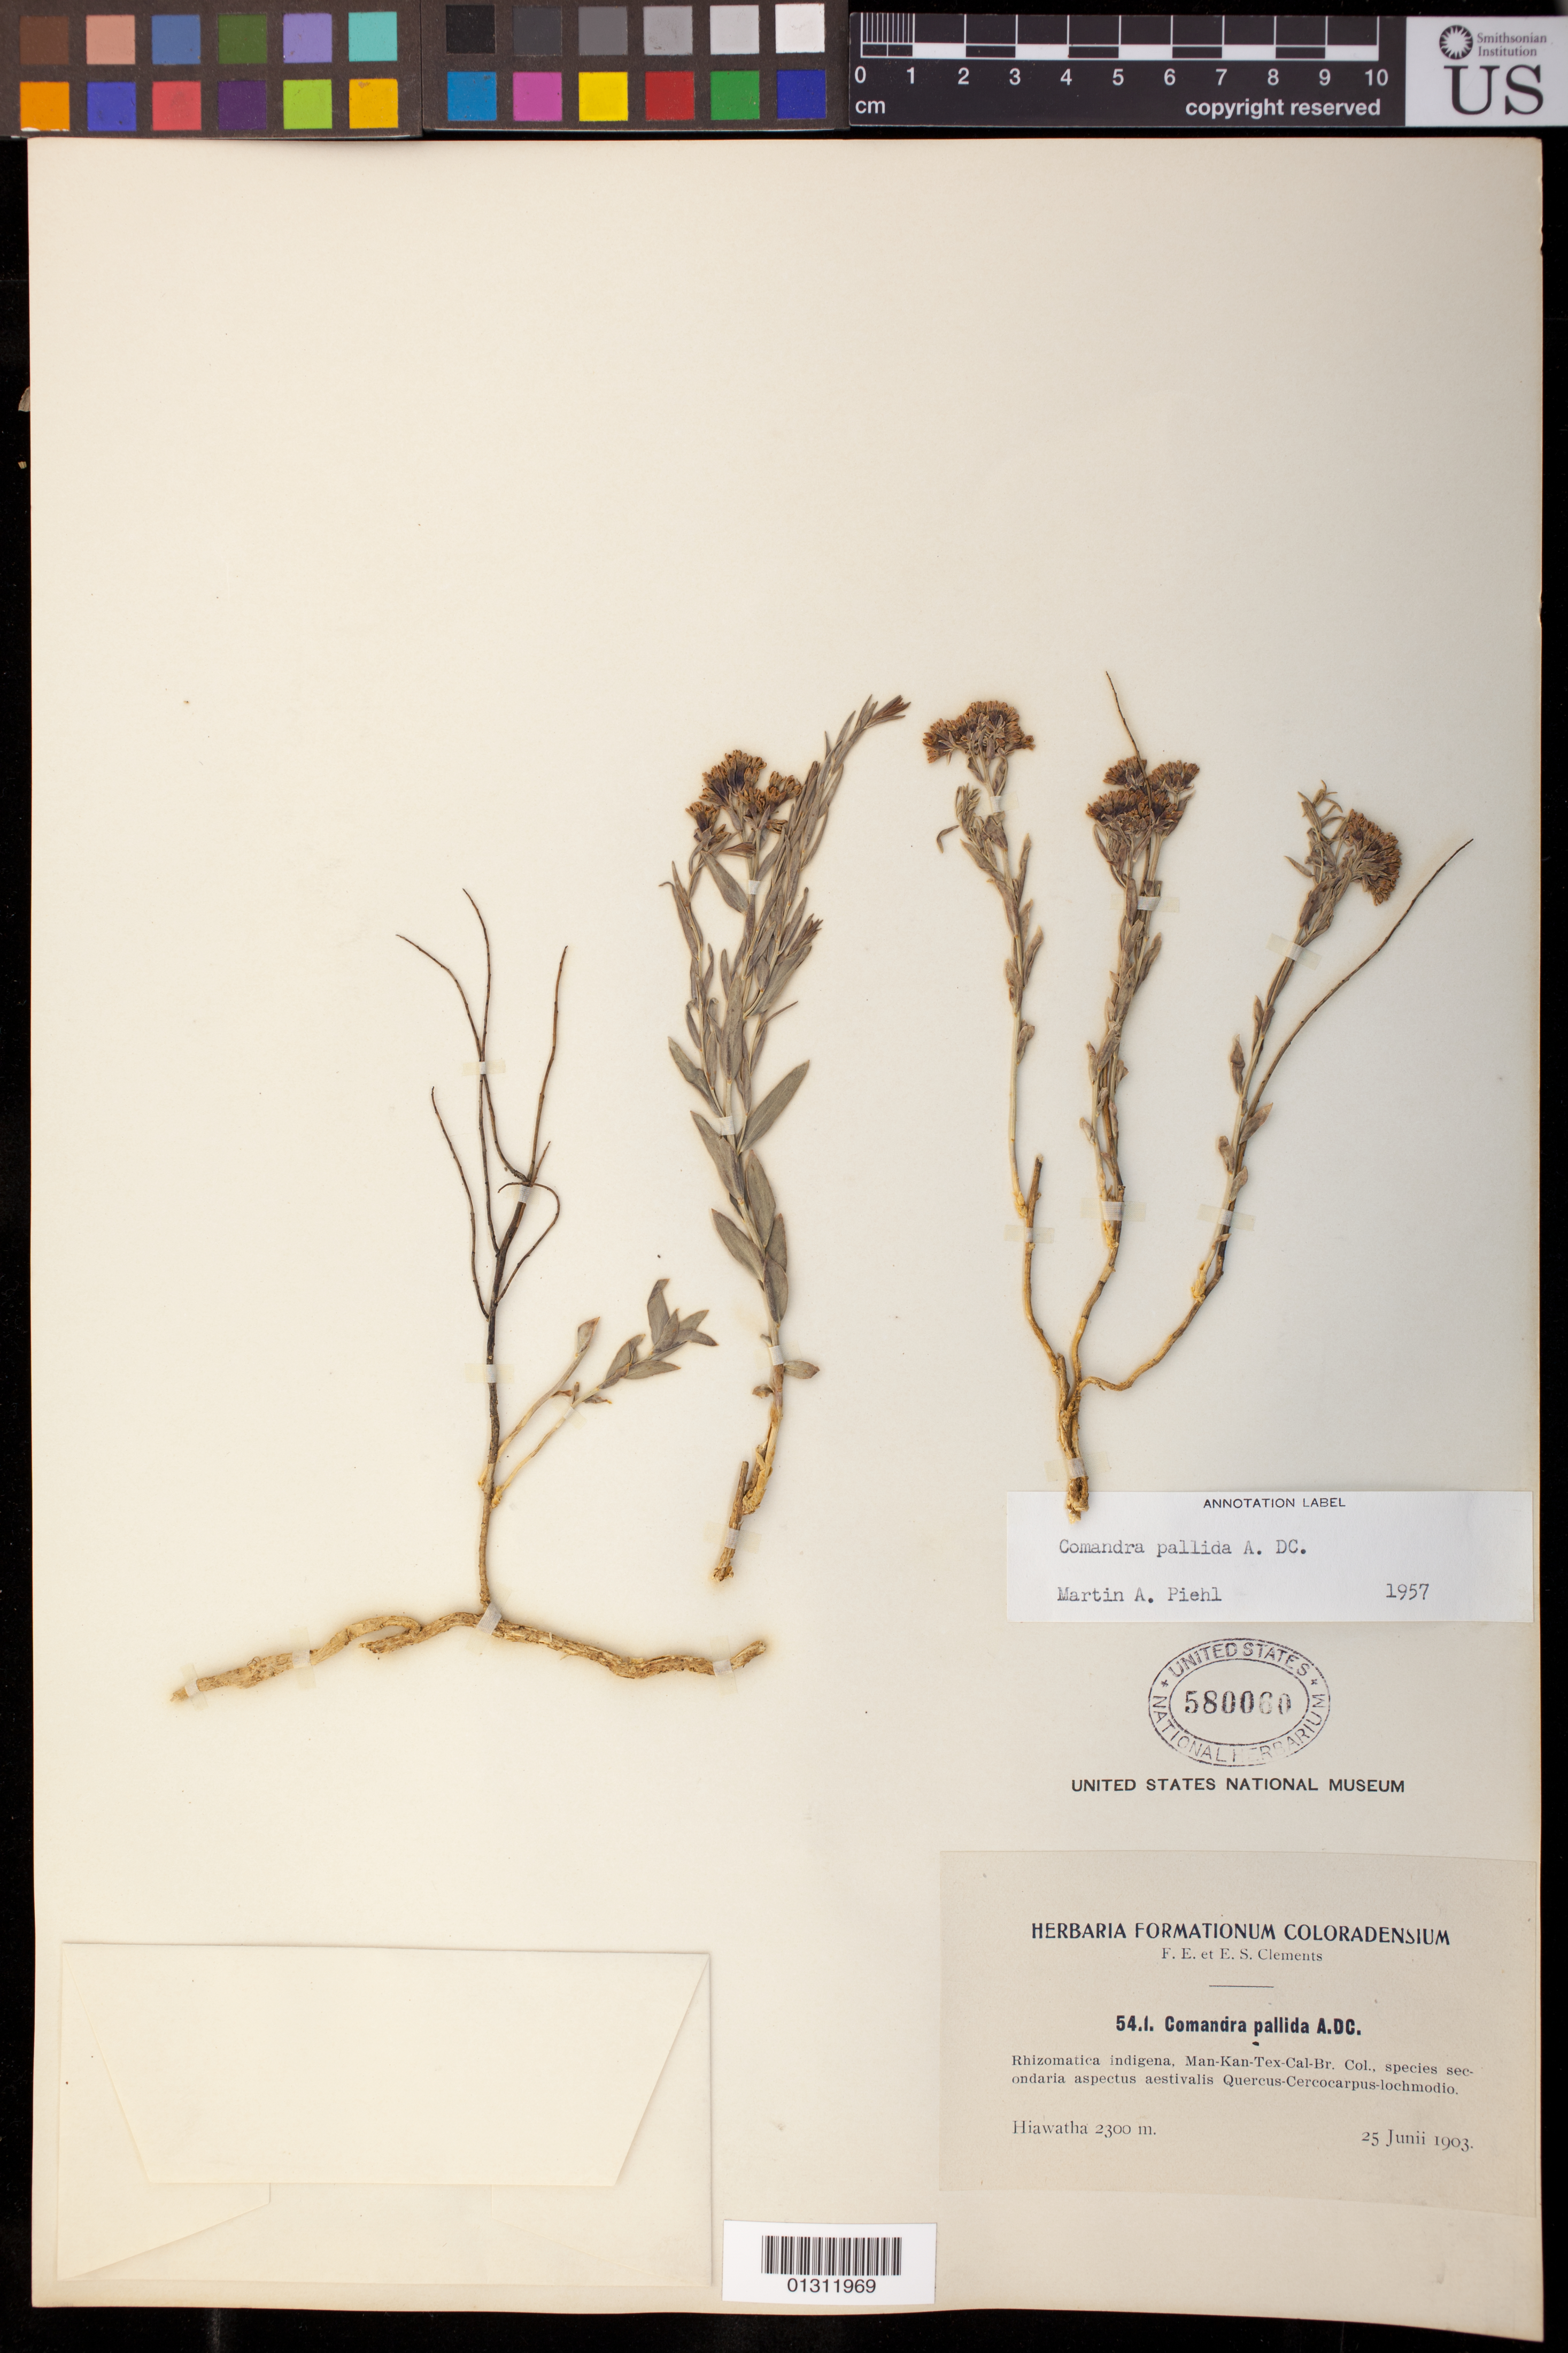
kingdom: Plantae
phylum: Tracheophyta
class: Magnoliopsida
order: Santalales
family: Comandraceae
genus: Comandra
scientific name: Comandra pallida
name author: A. DC.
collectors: F. E. Clements & E. S. Clements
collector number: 54.1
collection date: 1903-06-25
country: United States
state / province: Colorado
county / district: Moffat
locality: Hiawatha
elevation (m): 2300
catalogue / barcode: US 580060